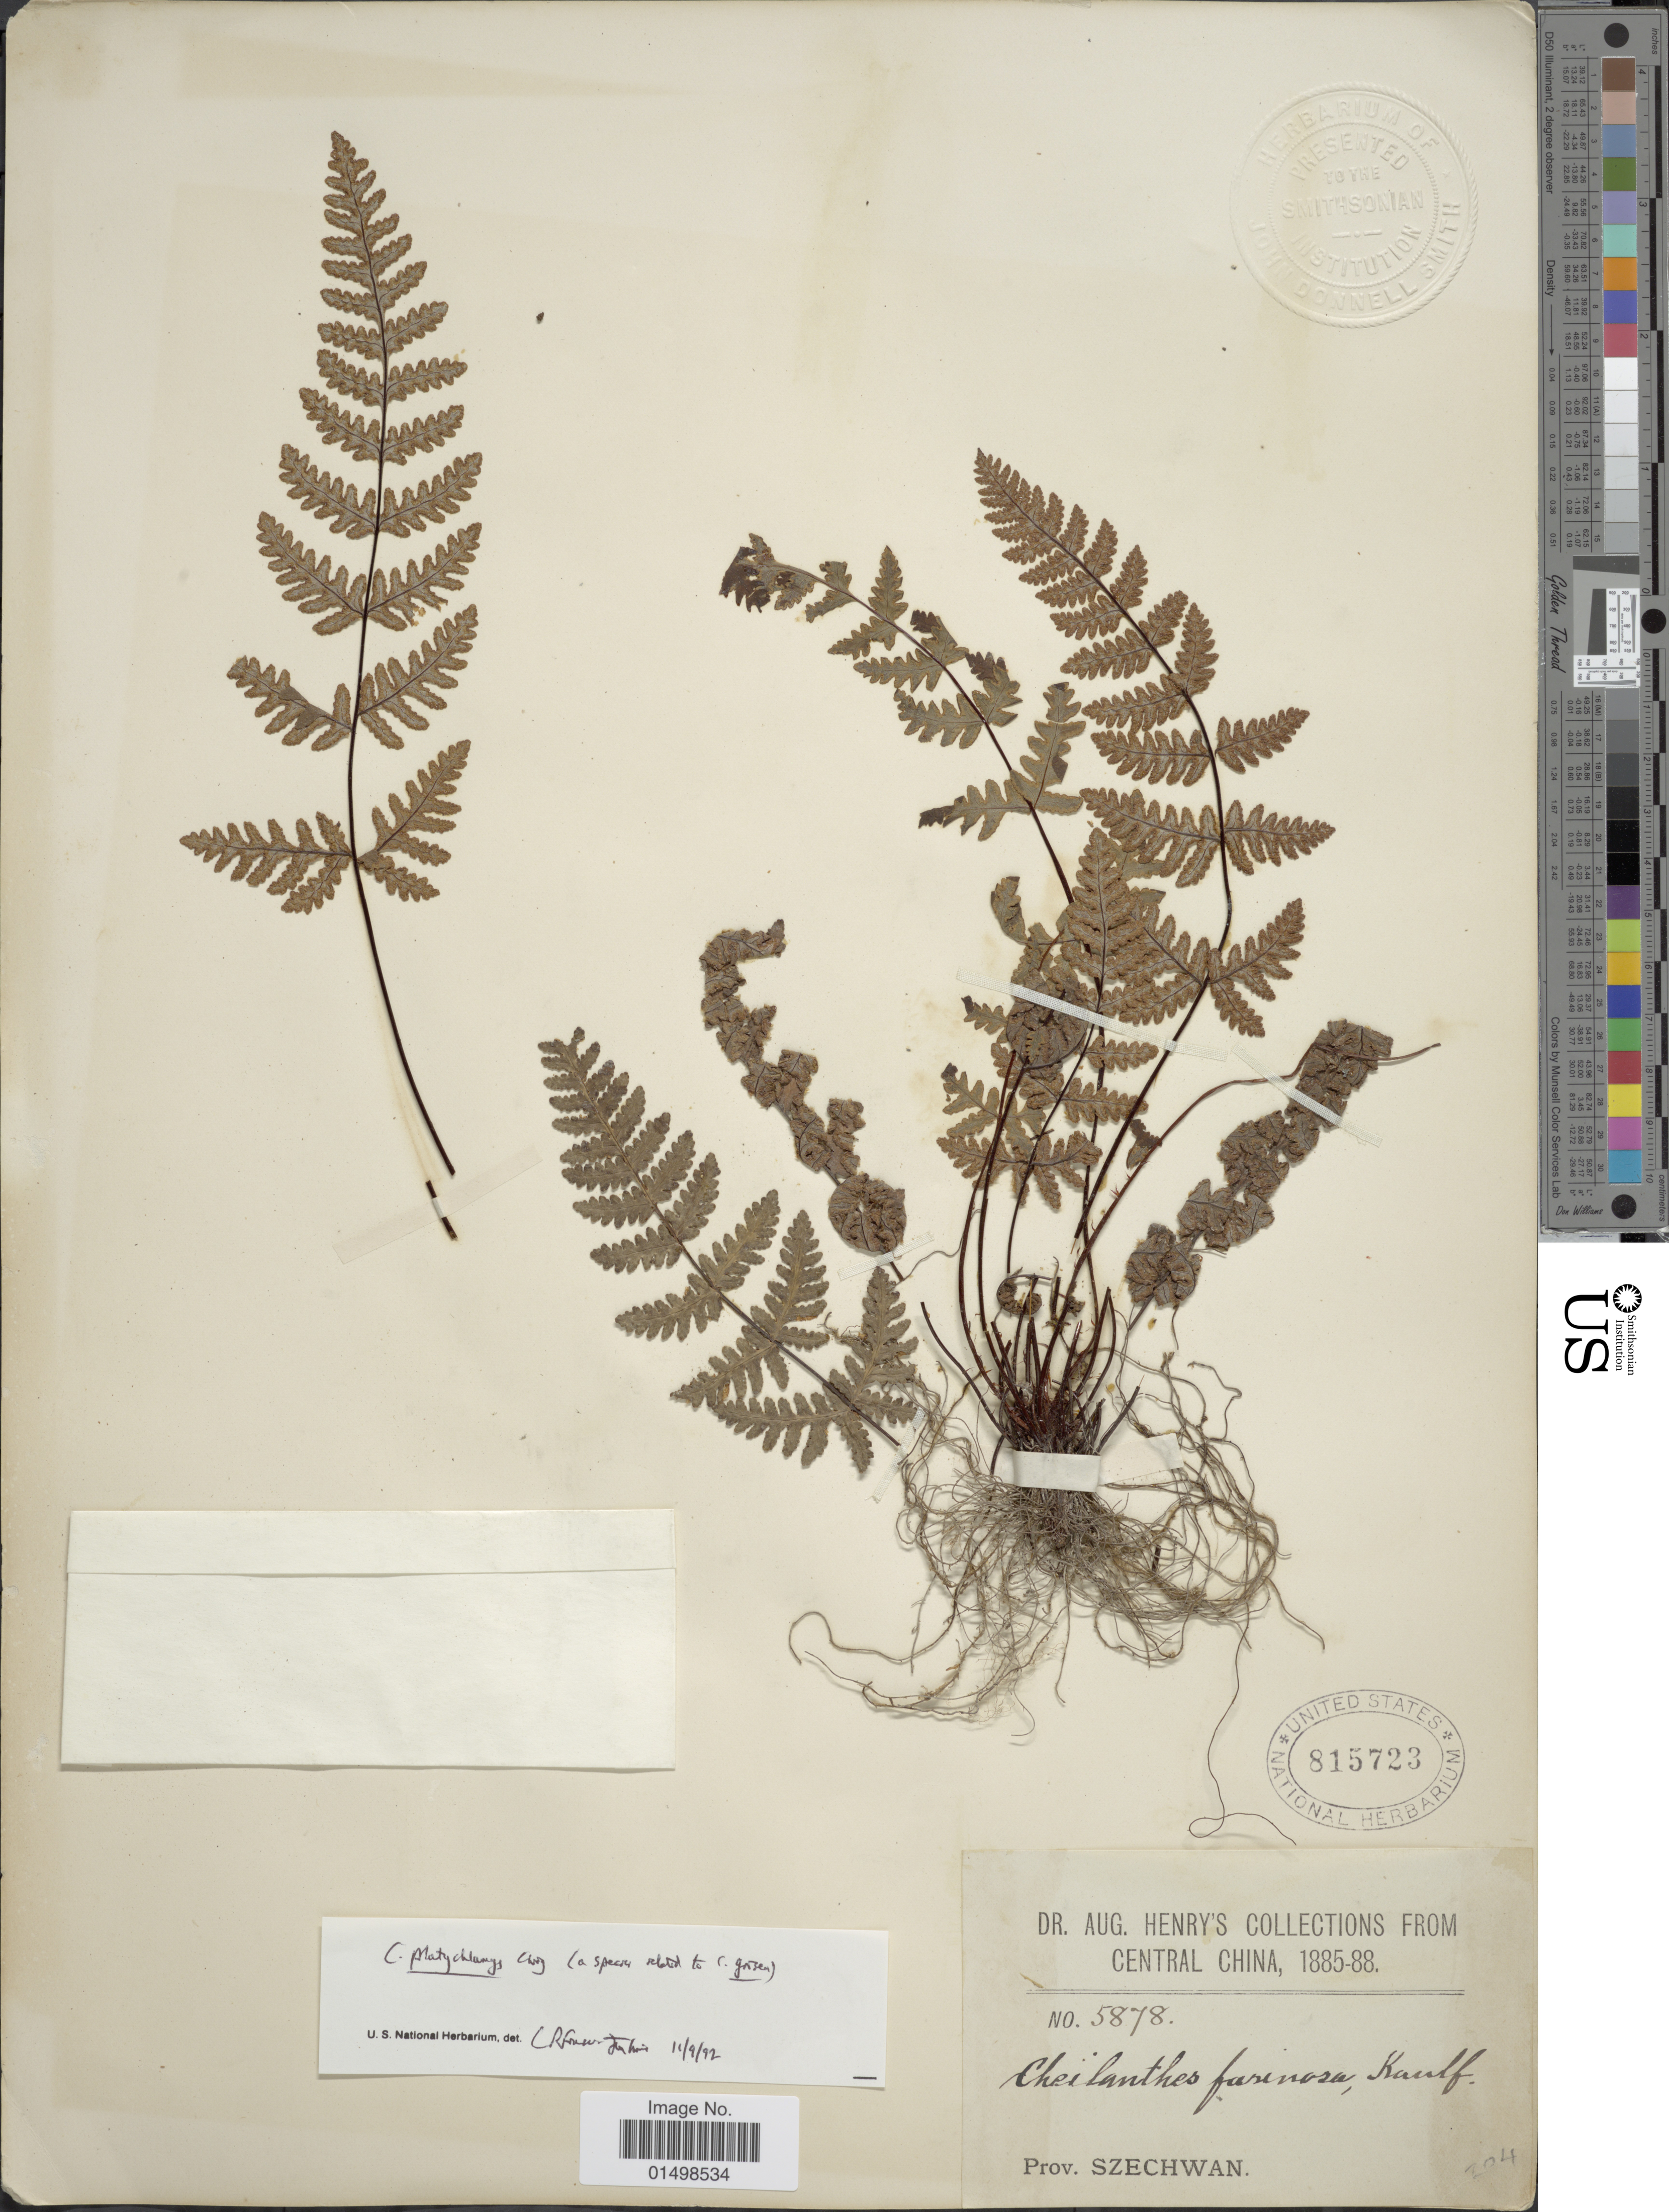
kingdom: Plantae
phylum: Tracheophyta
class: Polypodiopsida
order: Polypodiales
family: Pteridaceae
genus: Aleuritopteris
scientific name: Aleuritopteris farinosa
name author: (Forssk.) Fée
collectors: A. Henry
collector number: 5878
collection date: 1885/1888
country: China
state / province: Sichuan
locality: Central China, Szechwan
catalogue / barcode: US 815723